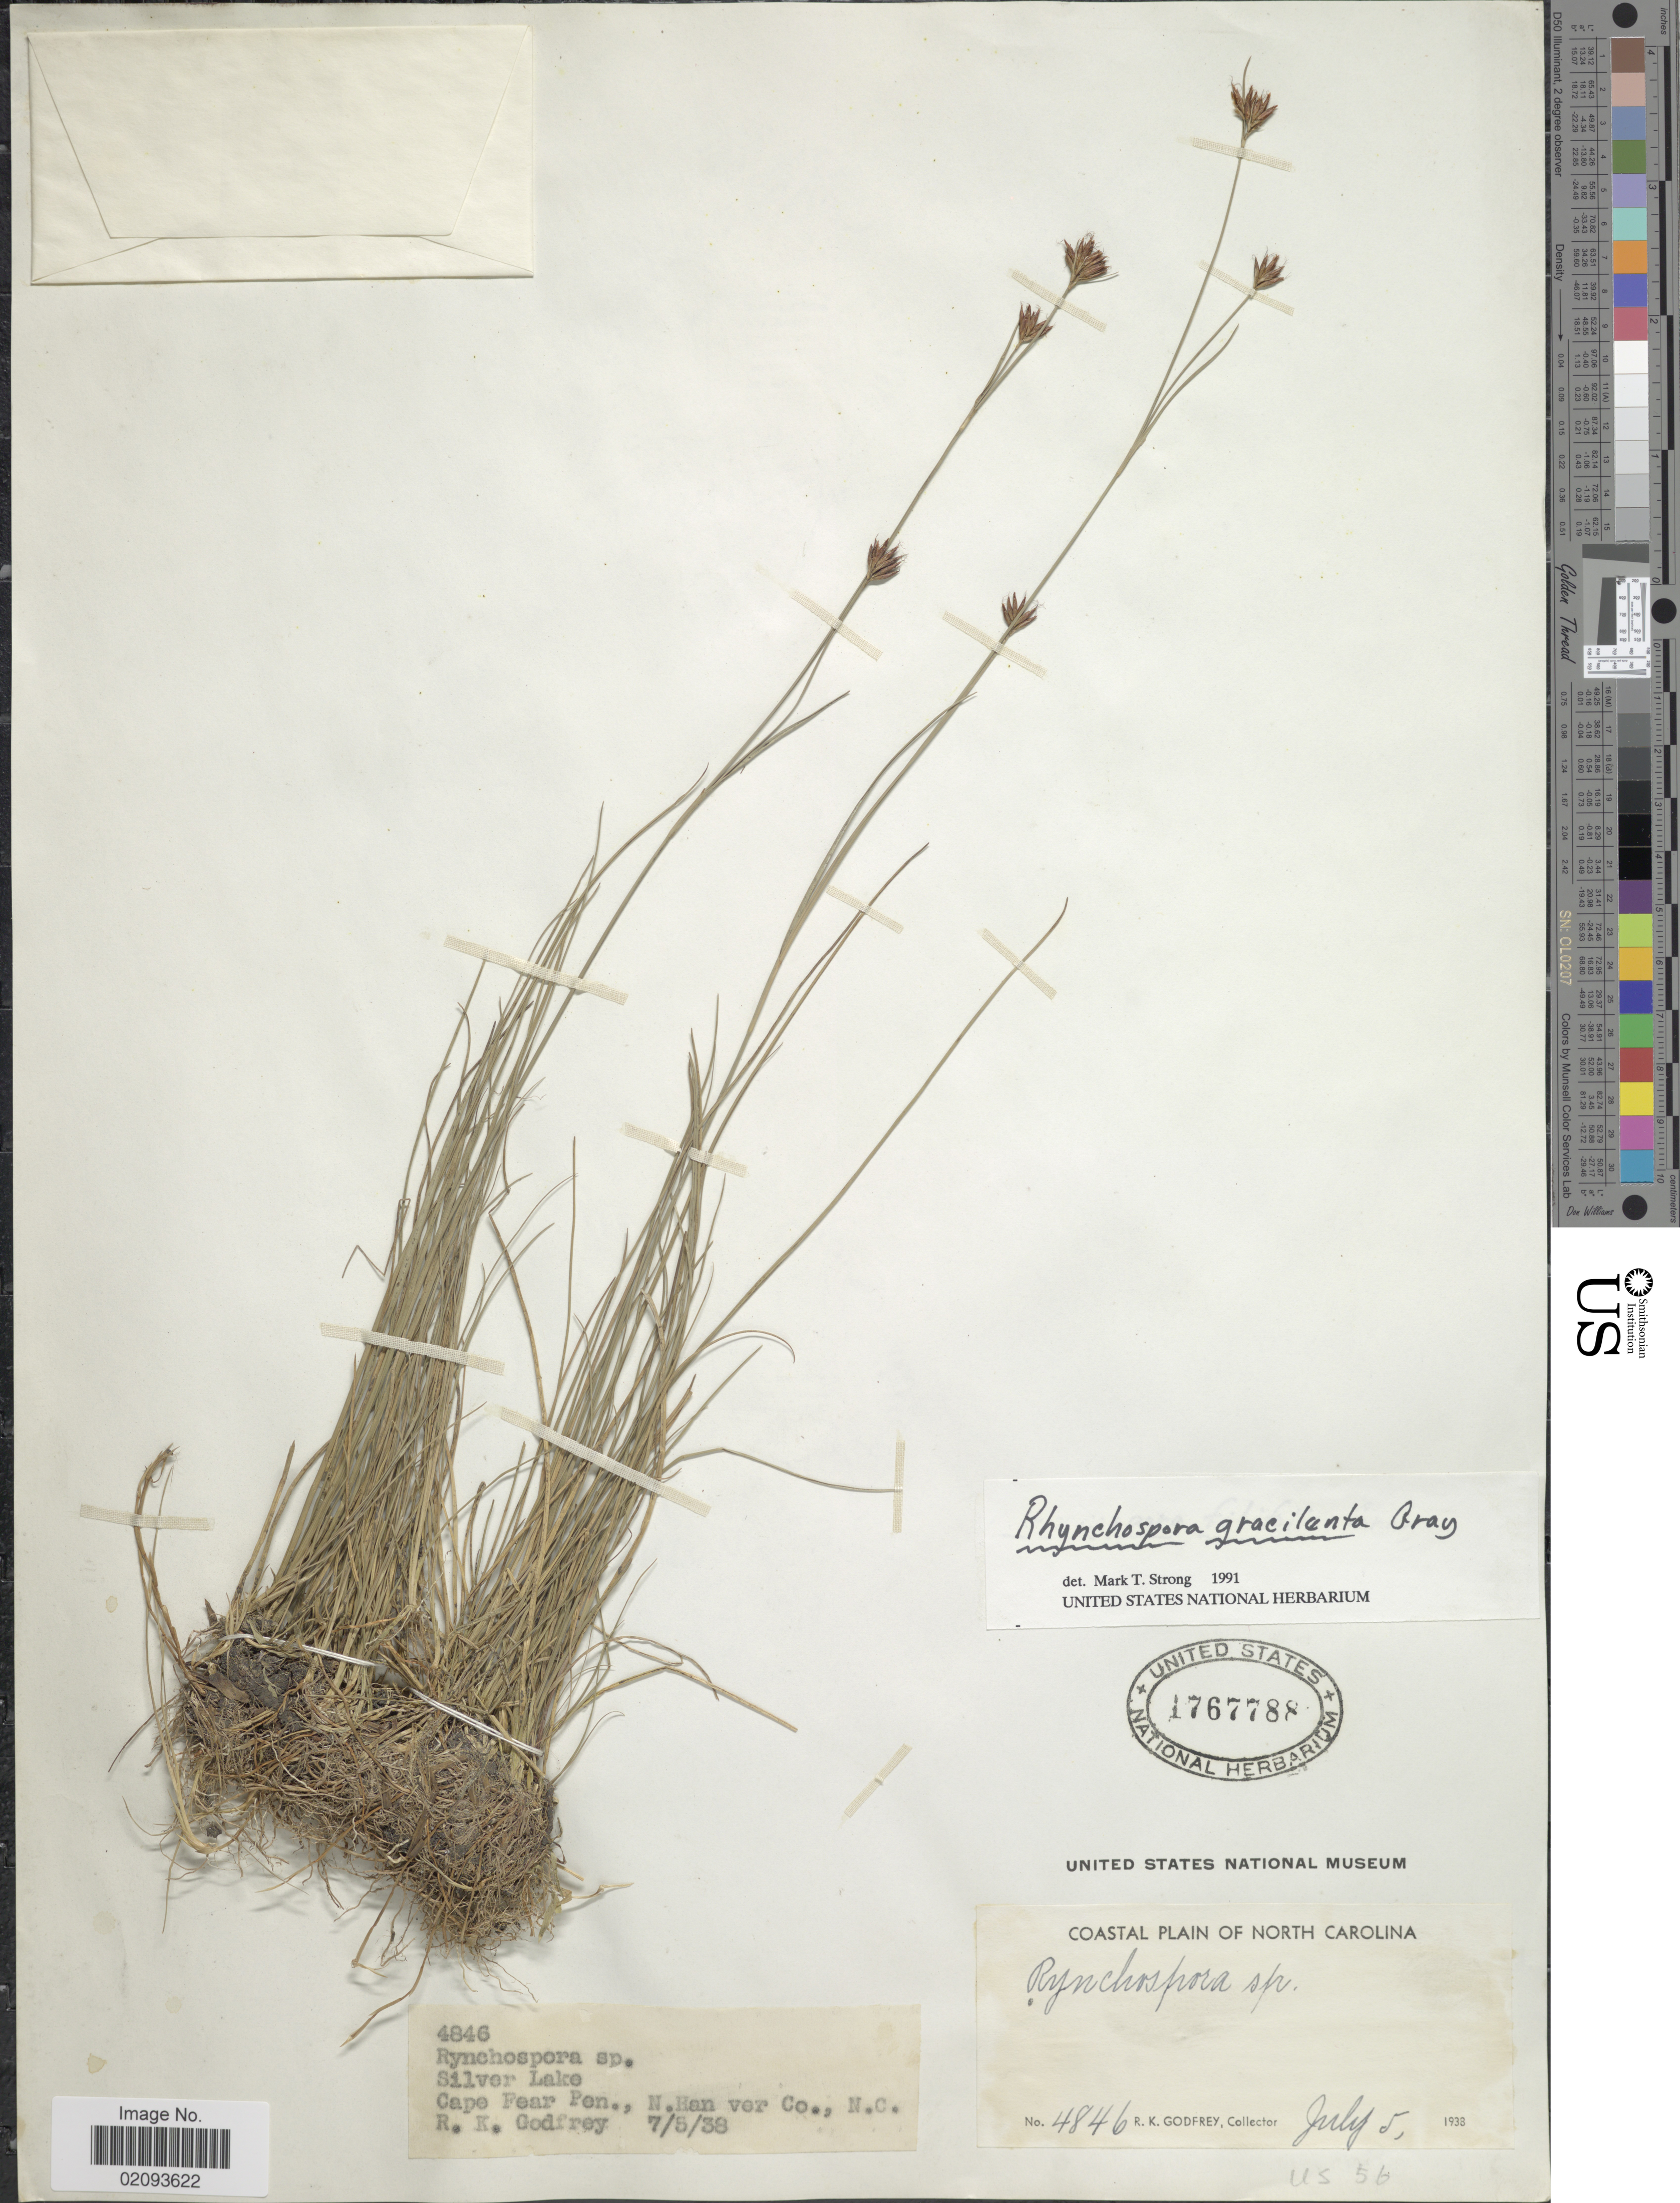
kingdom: Plantae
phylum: Tracheophyta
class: Liliopsida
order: Poales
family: Cyperaceae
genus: Rhynchospora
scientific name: Rhynchospora gracilenta A. Gray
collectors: R. K. Godfrey & B. Wells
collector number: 4846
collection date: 1938-07-05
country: United States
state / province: North Carolina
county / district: Hanover County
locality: Coastal Plain of North Carolina. Silver Lake. Cape Fear Peninsula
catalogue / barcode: US 1767788